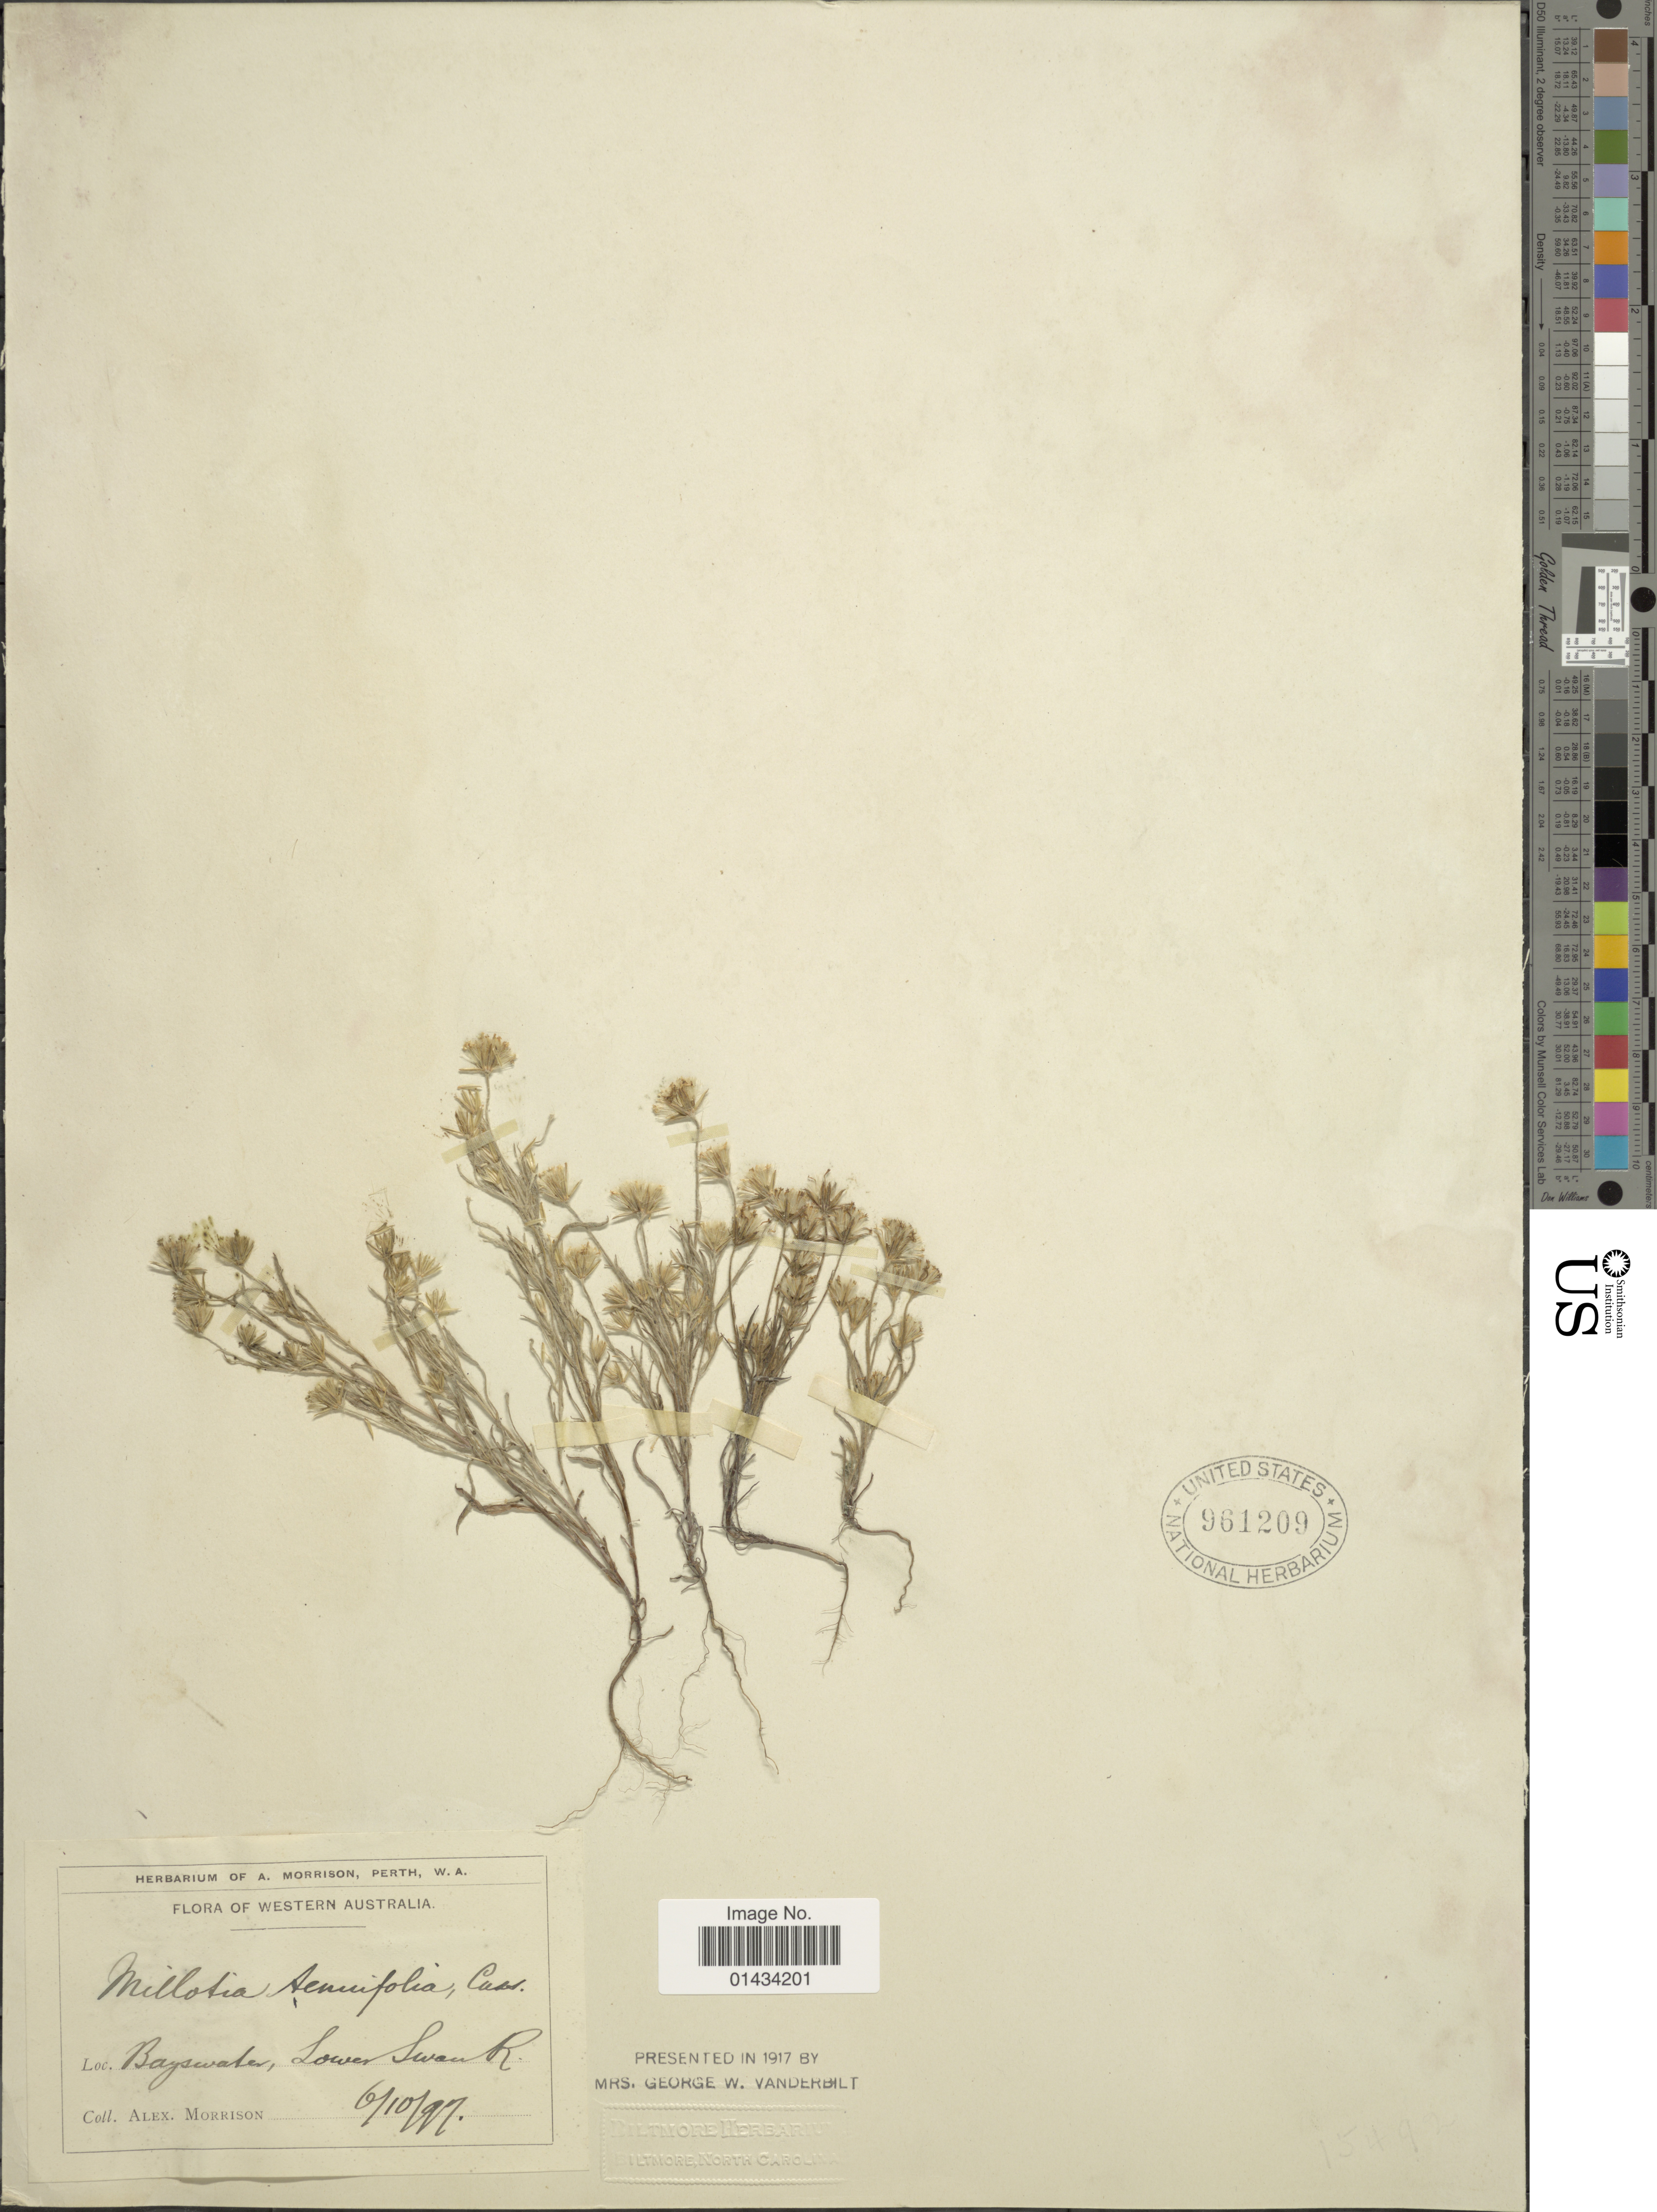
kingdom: Plantae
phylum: Tracheophyta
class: Magnoliopsida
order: Asterales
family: Asteraceae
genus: Millotia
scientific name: Millotia tenuifolia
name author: Cass.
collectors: A. Morrison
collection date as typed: Transcribed d/m/y: 6/10/97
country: Australia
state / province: Western Australia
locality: Bayswater, Lower Swan R.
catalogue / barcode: US 961209